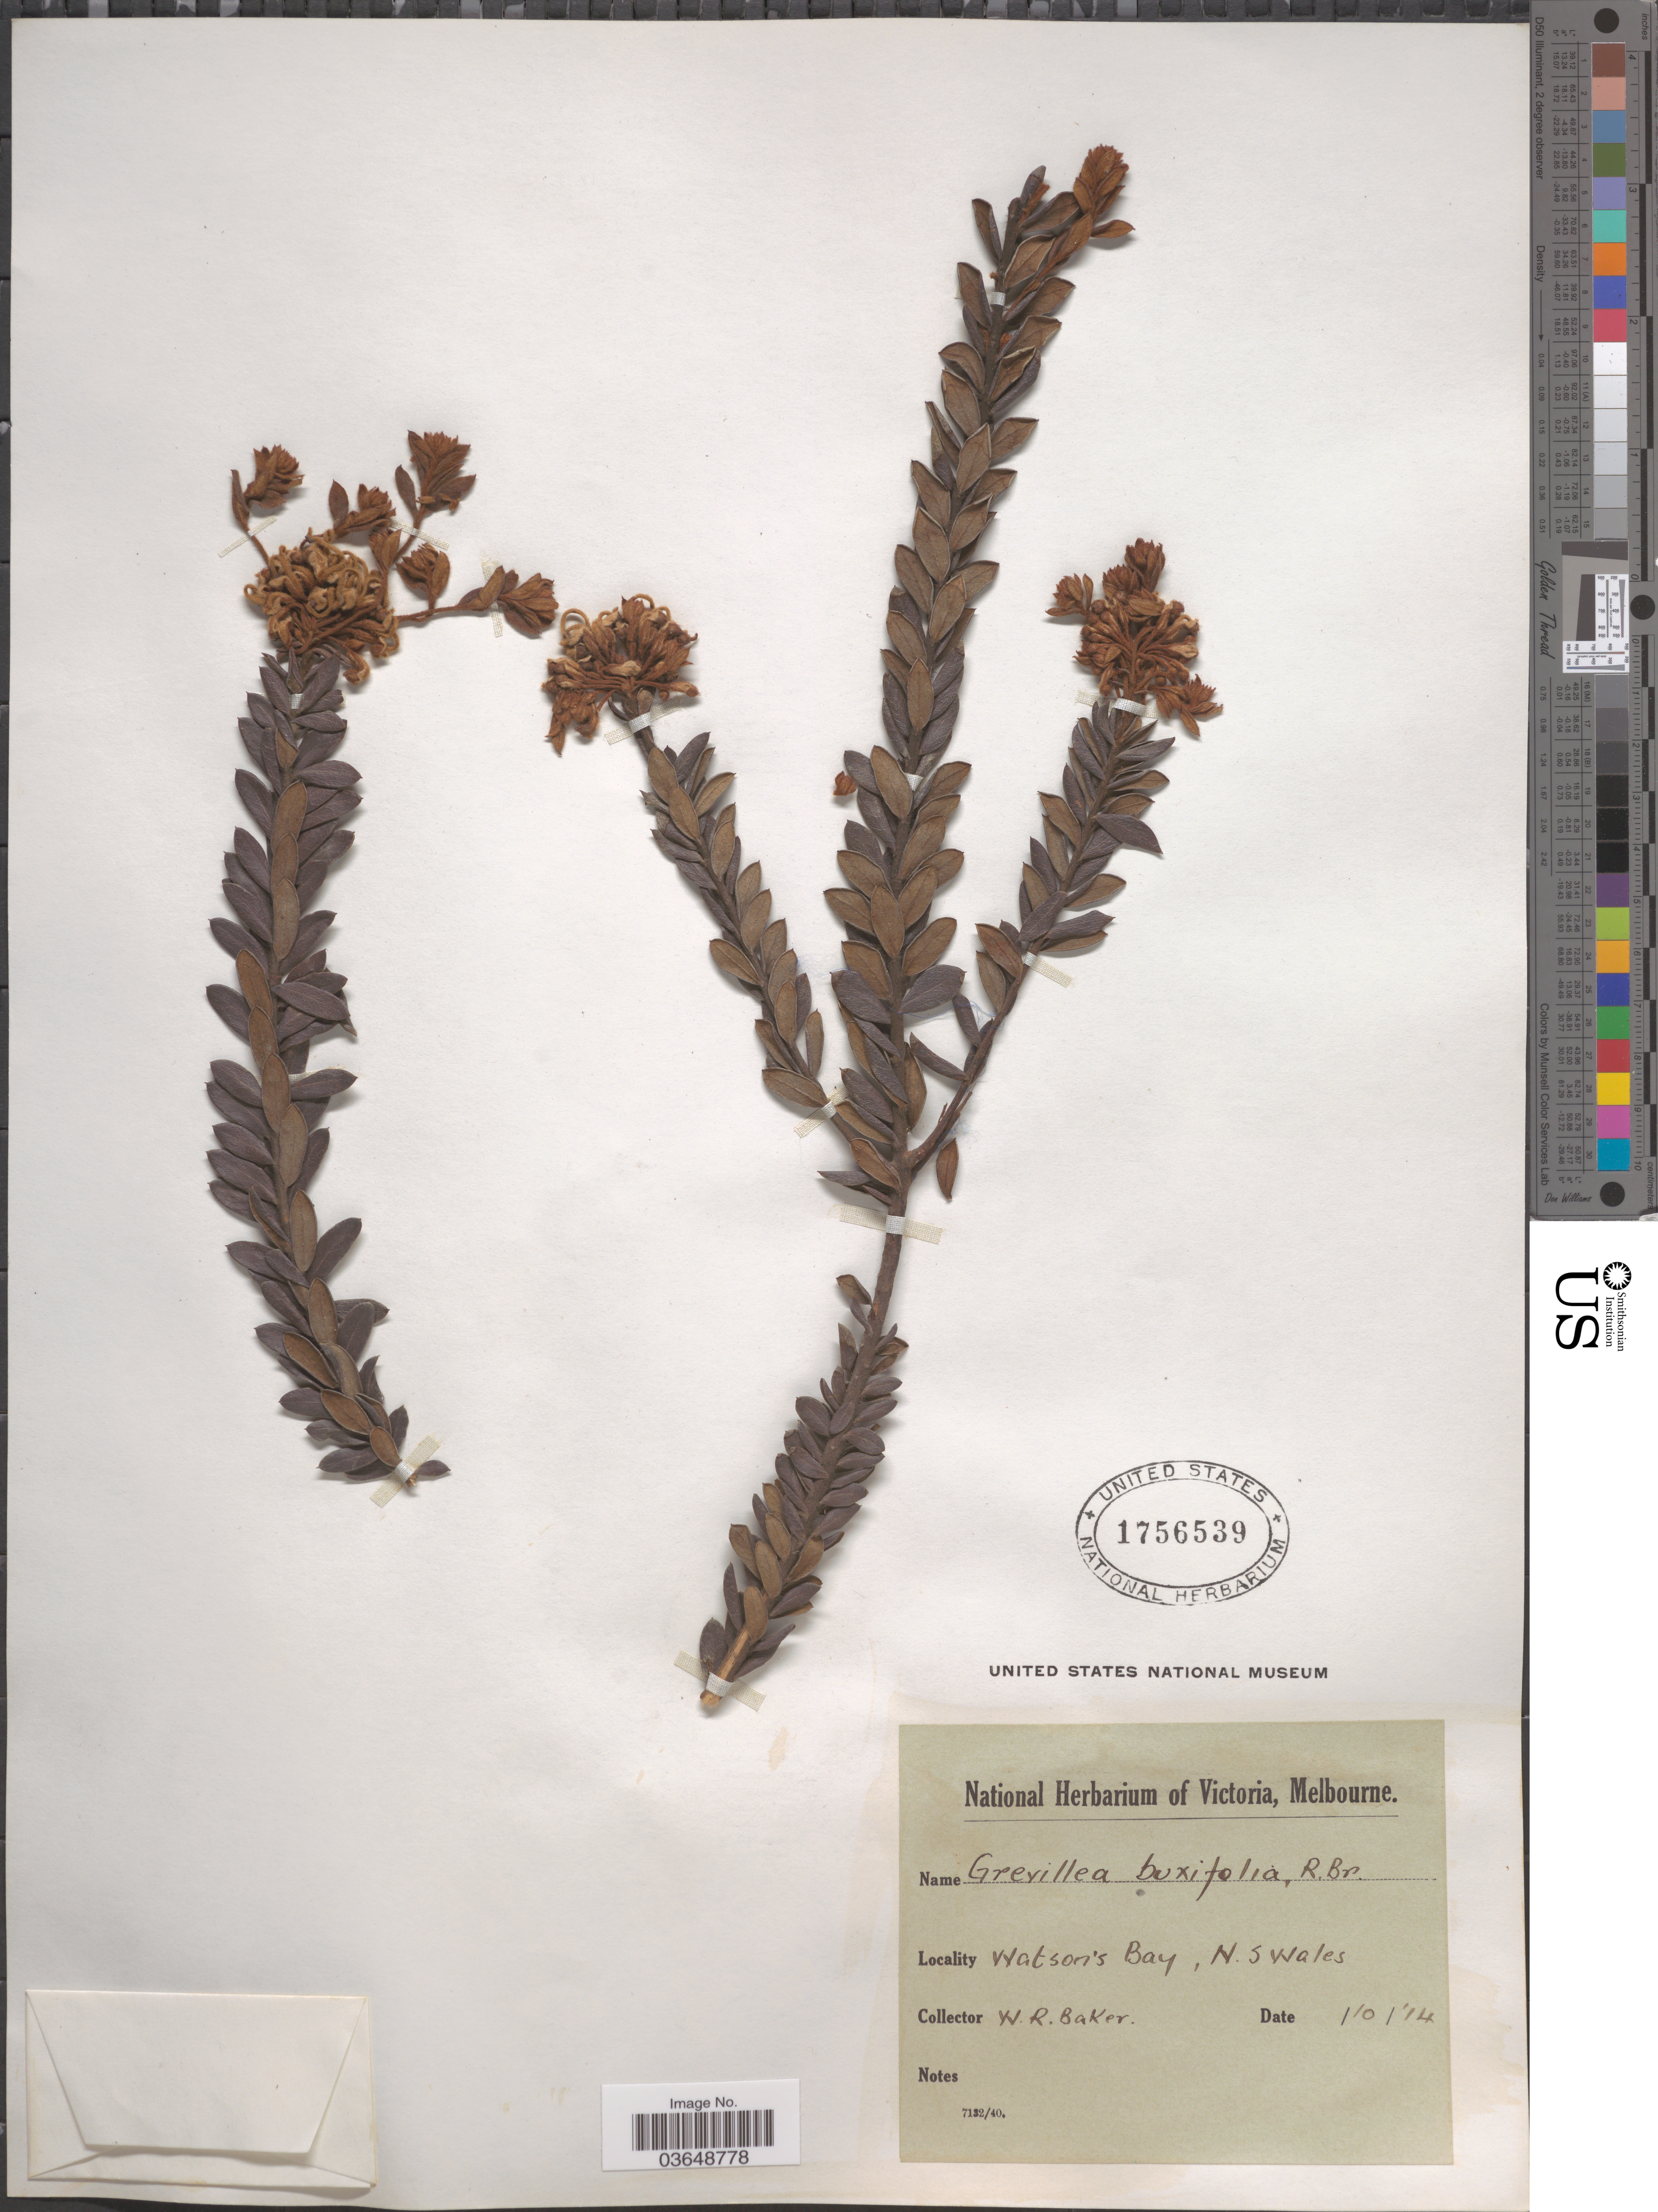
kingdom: Plantae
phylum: Tracheophyta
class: Magnoliopsida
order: Proteales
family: Proteaceae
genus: Grevillea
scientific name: Grevillea buxifolia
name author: R. Br.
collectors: W. Baker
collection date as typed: Transcribed d/m/y: 1/1/14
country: Australia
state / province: New South Wales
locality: Watson's Bay.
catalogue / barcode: US 1756539